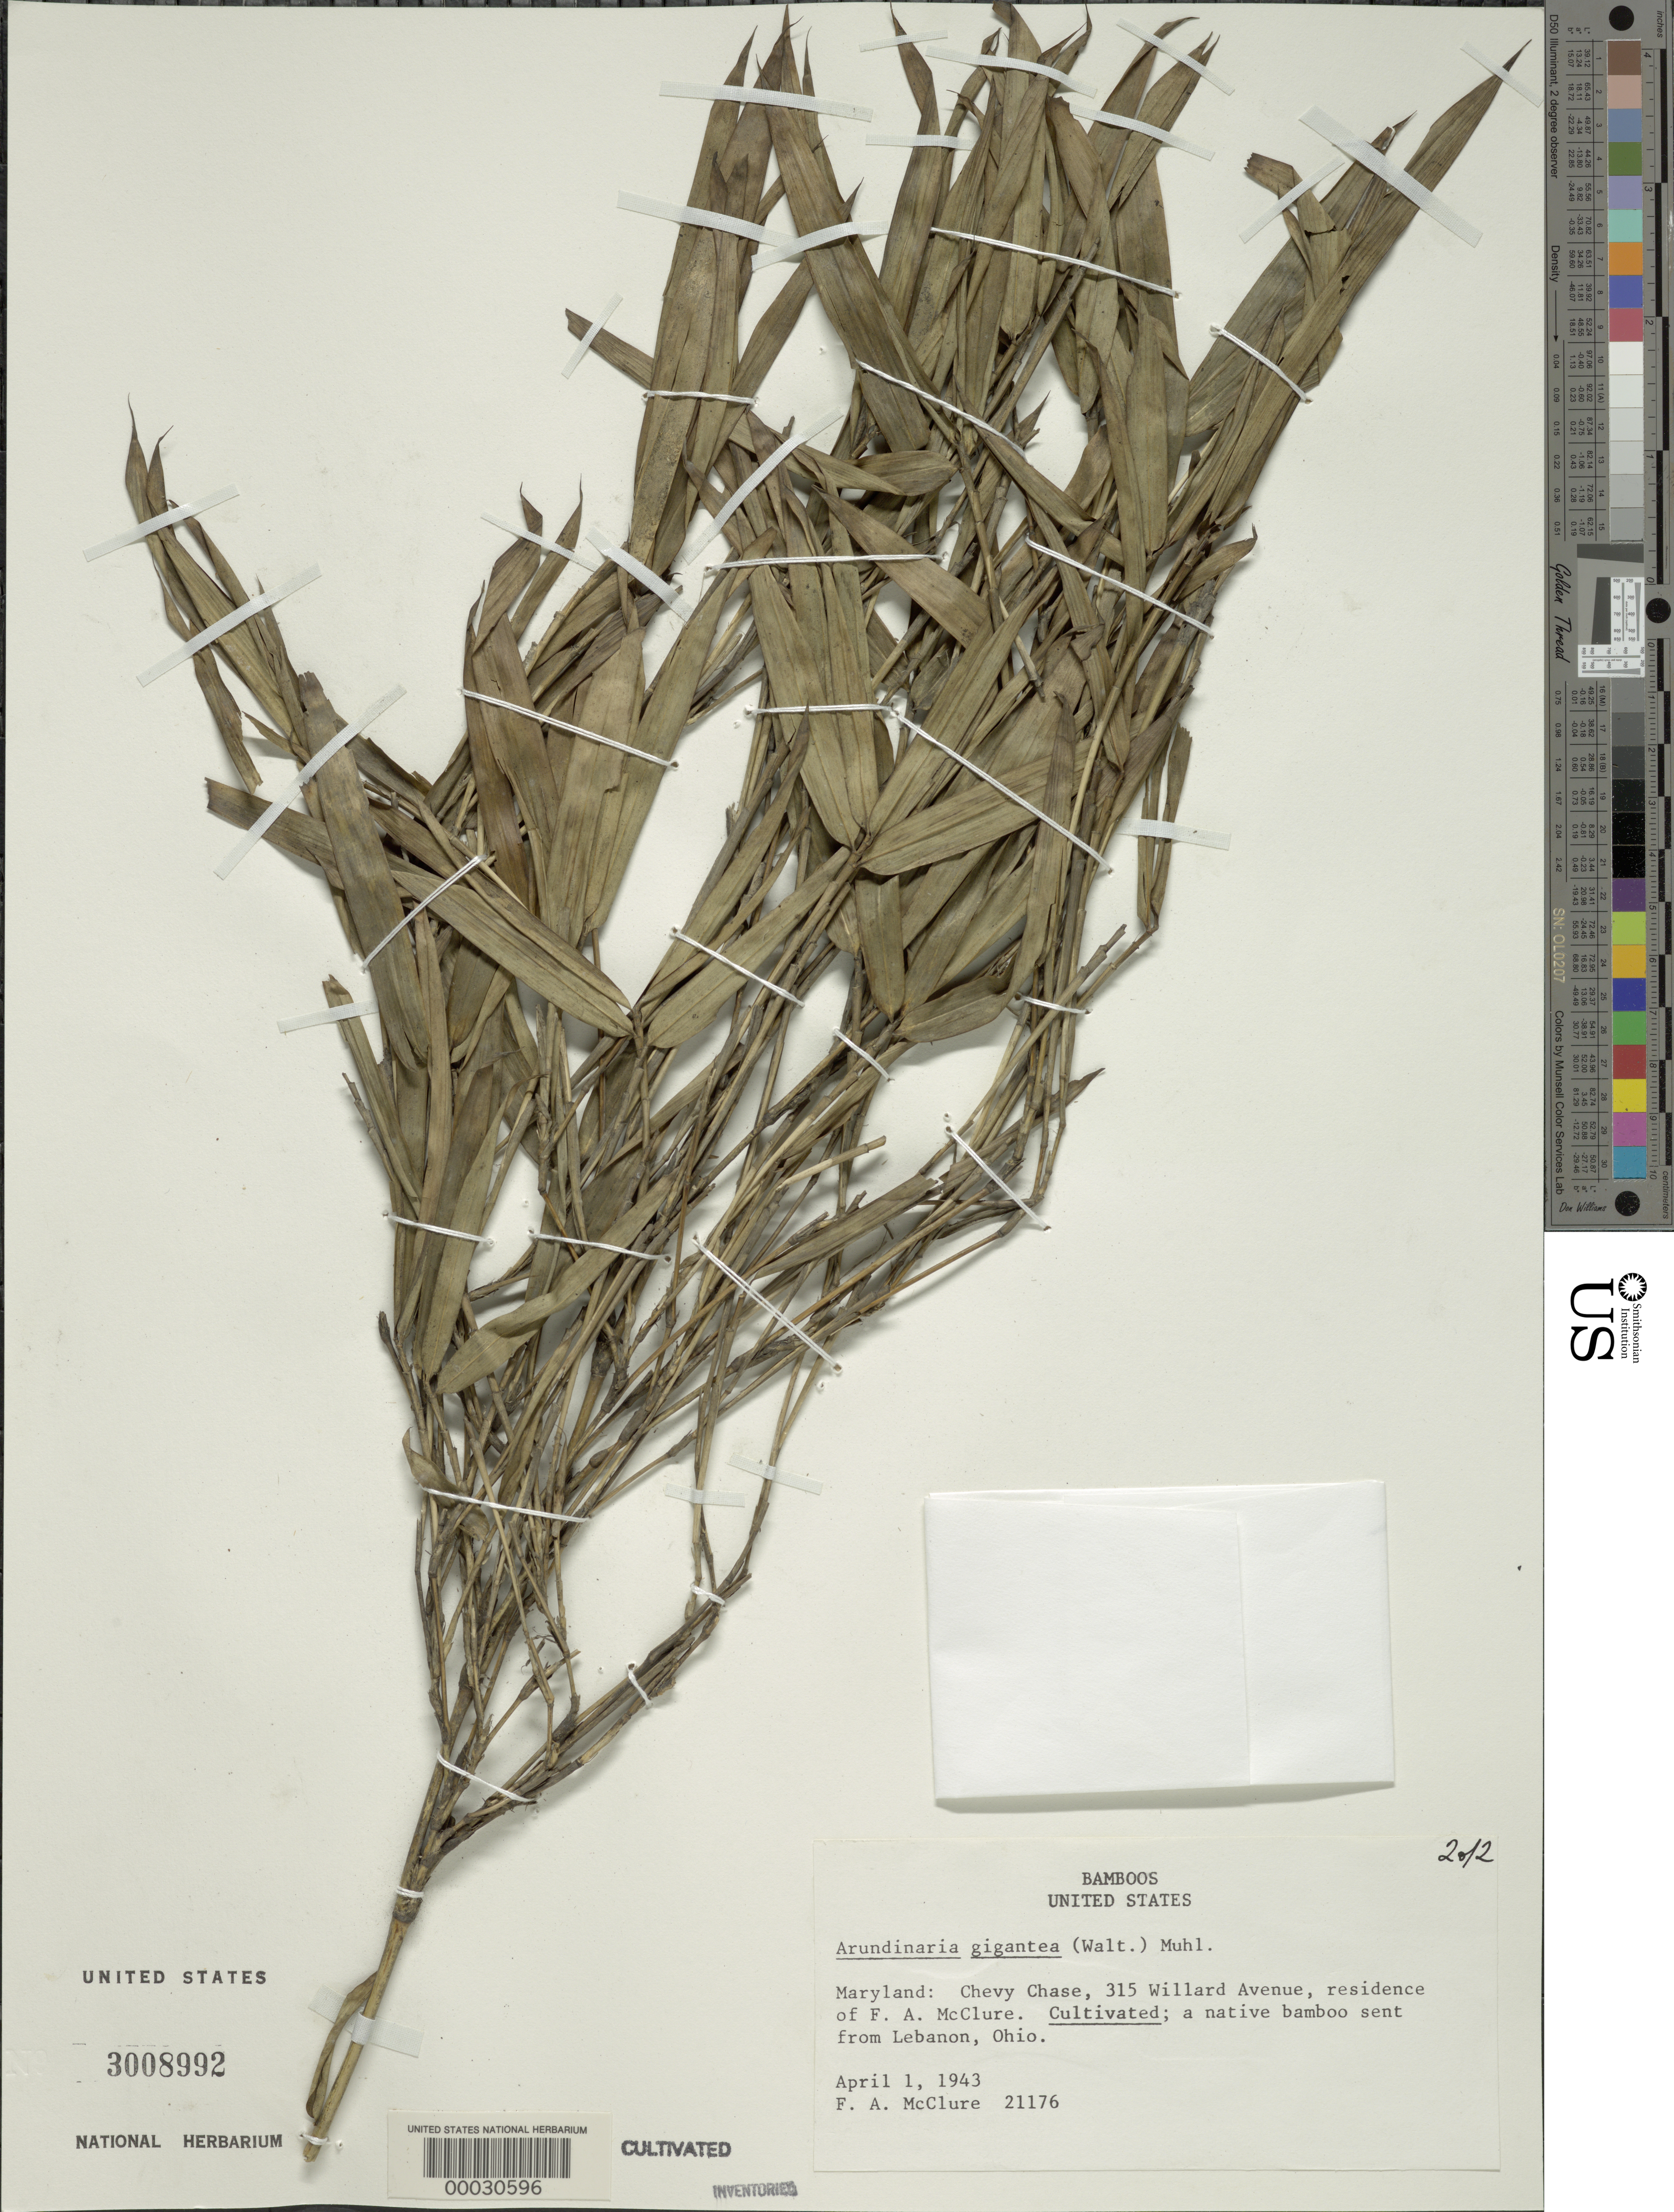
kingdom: Plantae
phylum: Tracheophyta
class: Liliopsida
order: Poales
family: Poaceae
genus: Arundinaria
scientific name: Arundinaria gigantea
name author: (Walter) Muhl.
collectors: F. A. McClure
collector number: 21176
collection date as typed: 01 Apr 1943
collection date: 1943-04-01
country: United States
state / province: Maryland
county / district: Montgomery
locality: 315 willard ave., Chevy Chase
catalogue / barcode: US 3008992